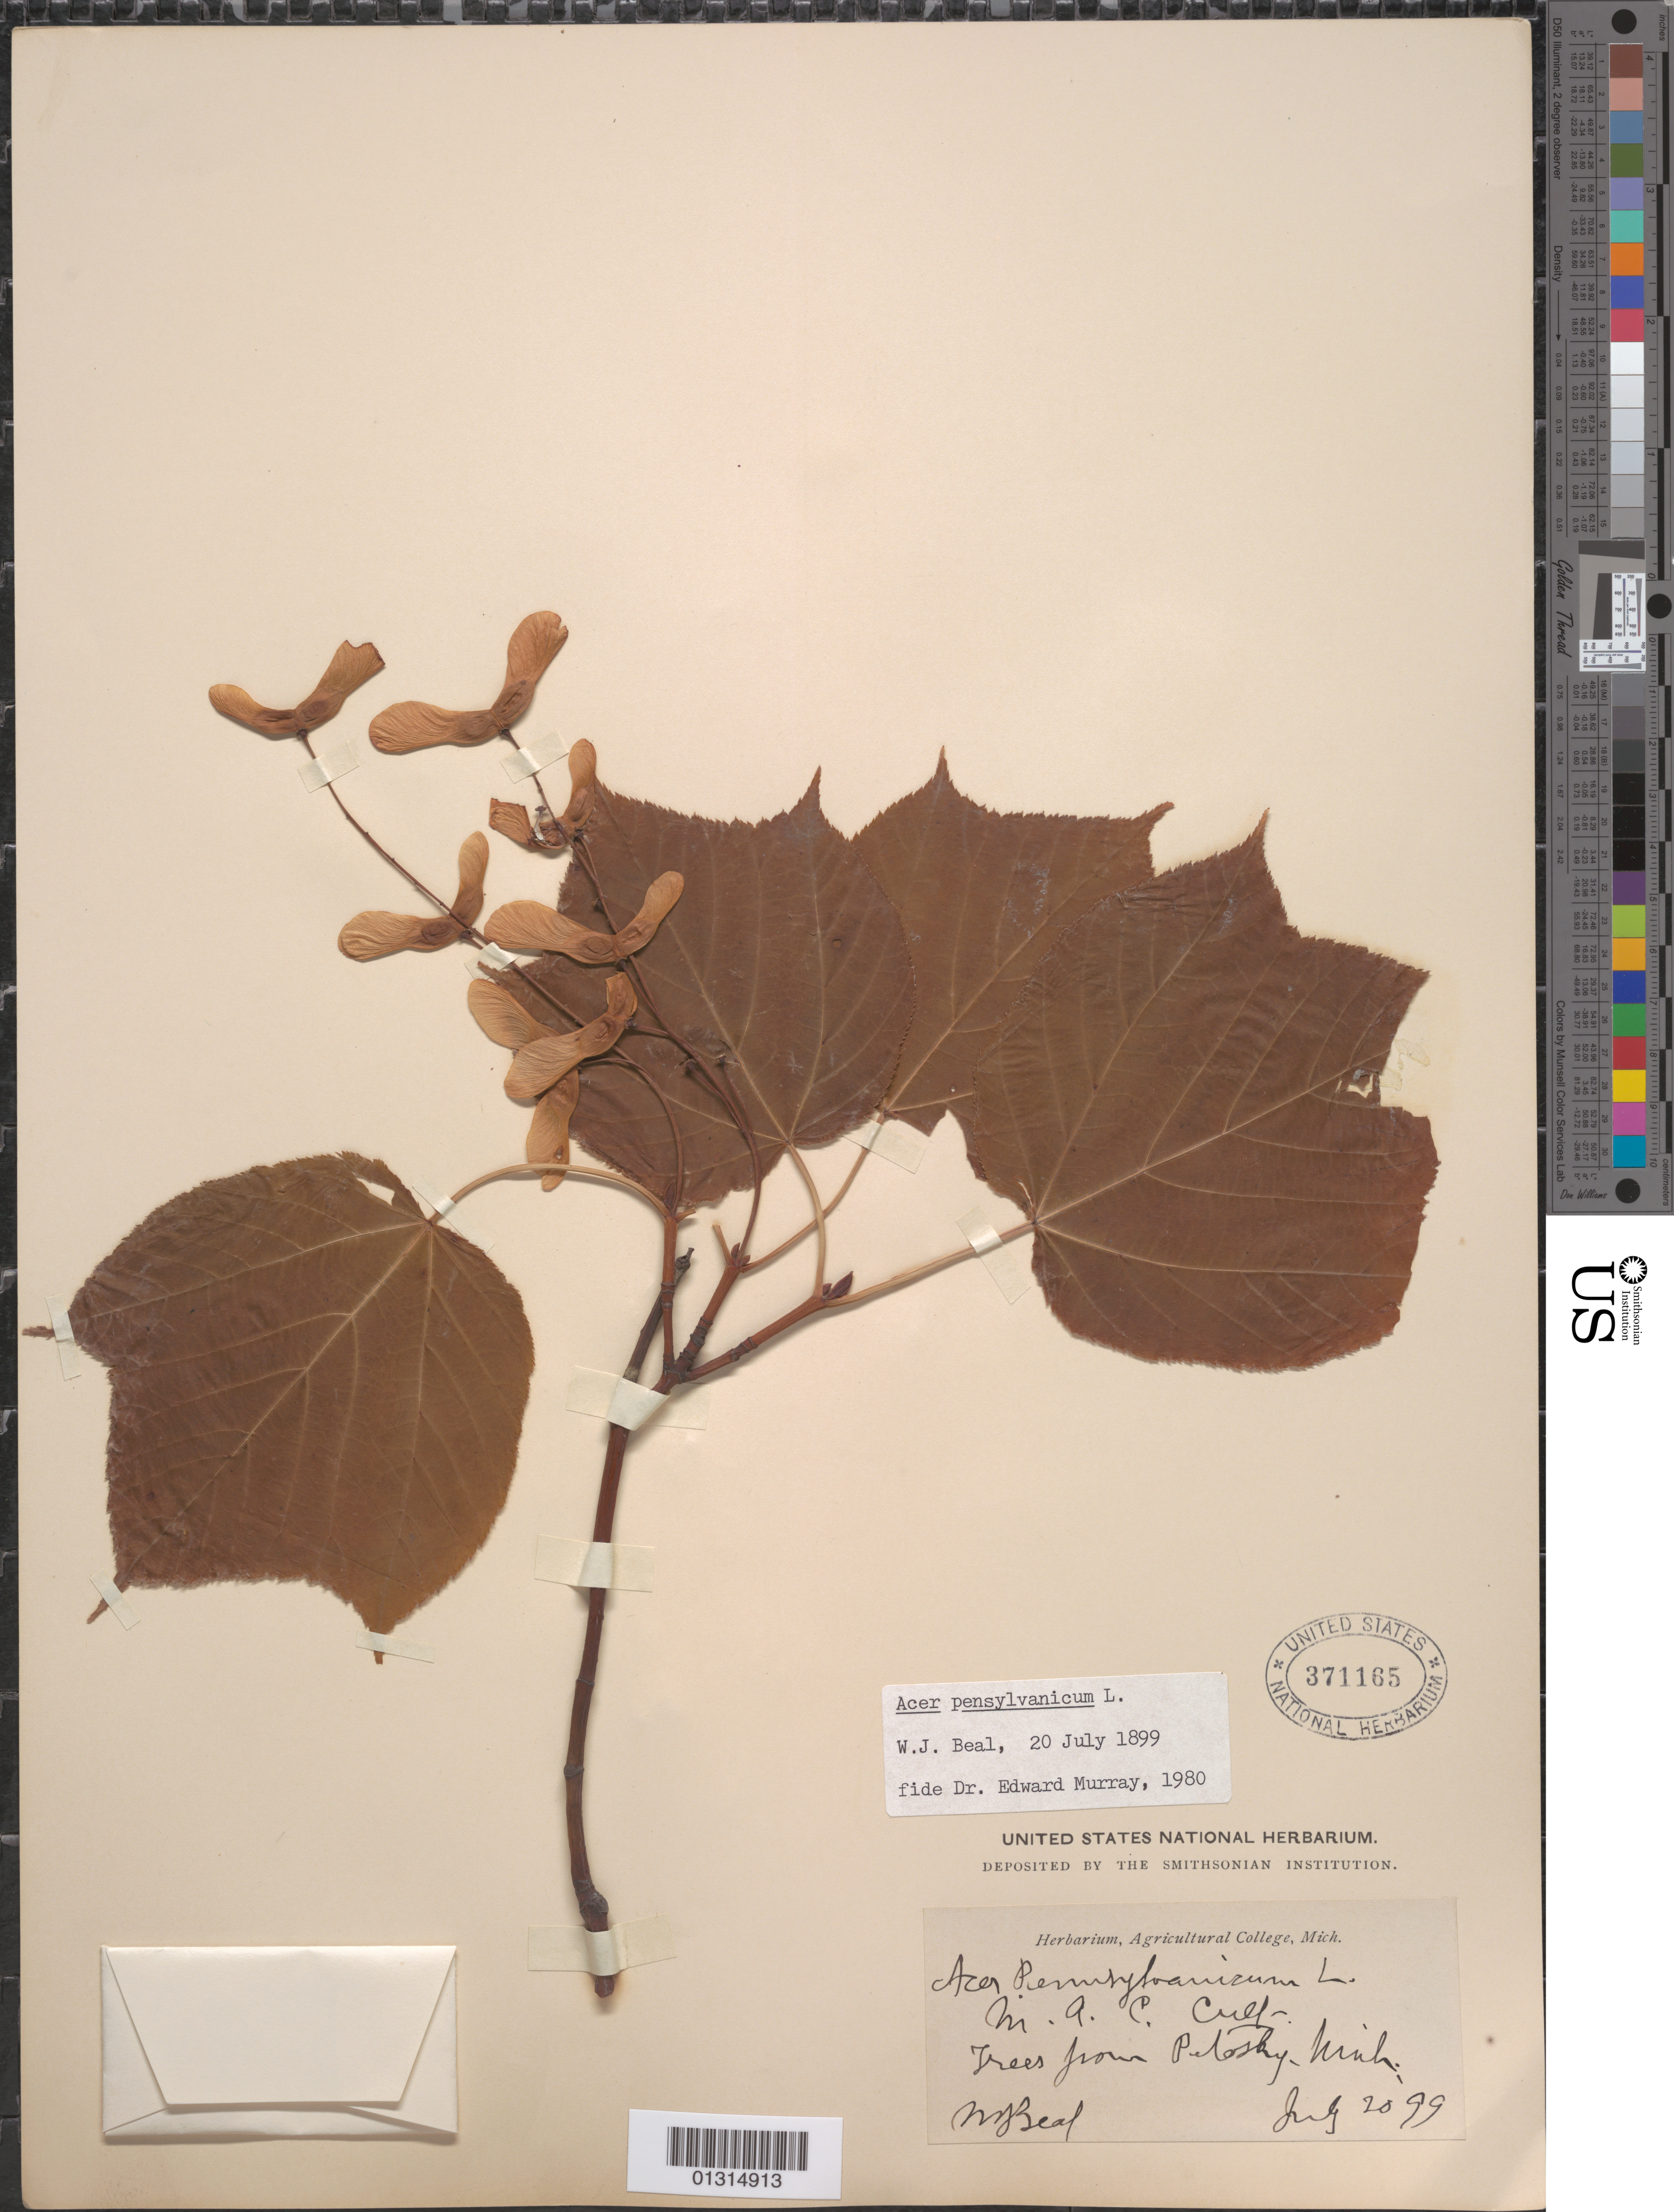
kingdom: Plantae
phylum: Tracheophyta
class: Magnoliopsida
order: Sapindales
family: Sapindaceae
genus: Acer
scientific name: Acer pensylvanicum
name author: L.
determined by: Murray, Edward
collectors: W. J. Beal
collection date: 1899-07-20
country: United States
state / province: Michigan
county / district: Emmet County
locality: Petosky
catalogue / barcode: US 371165